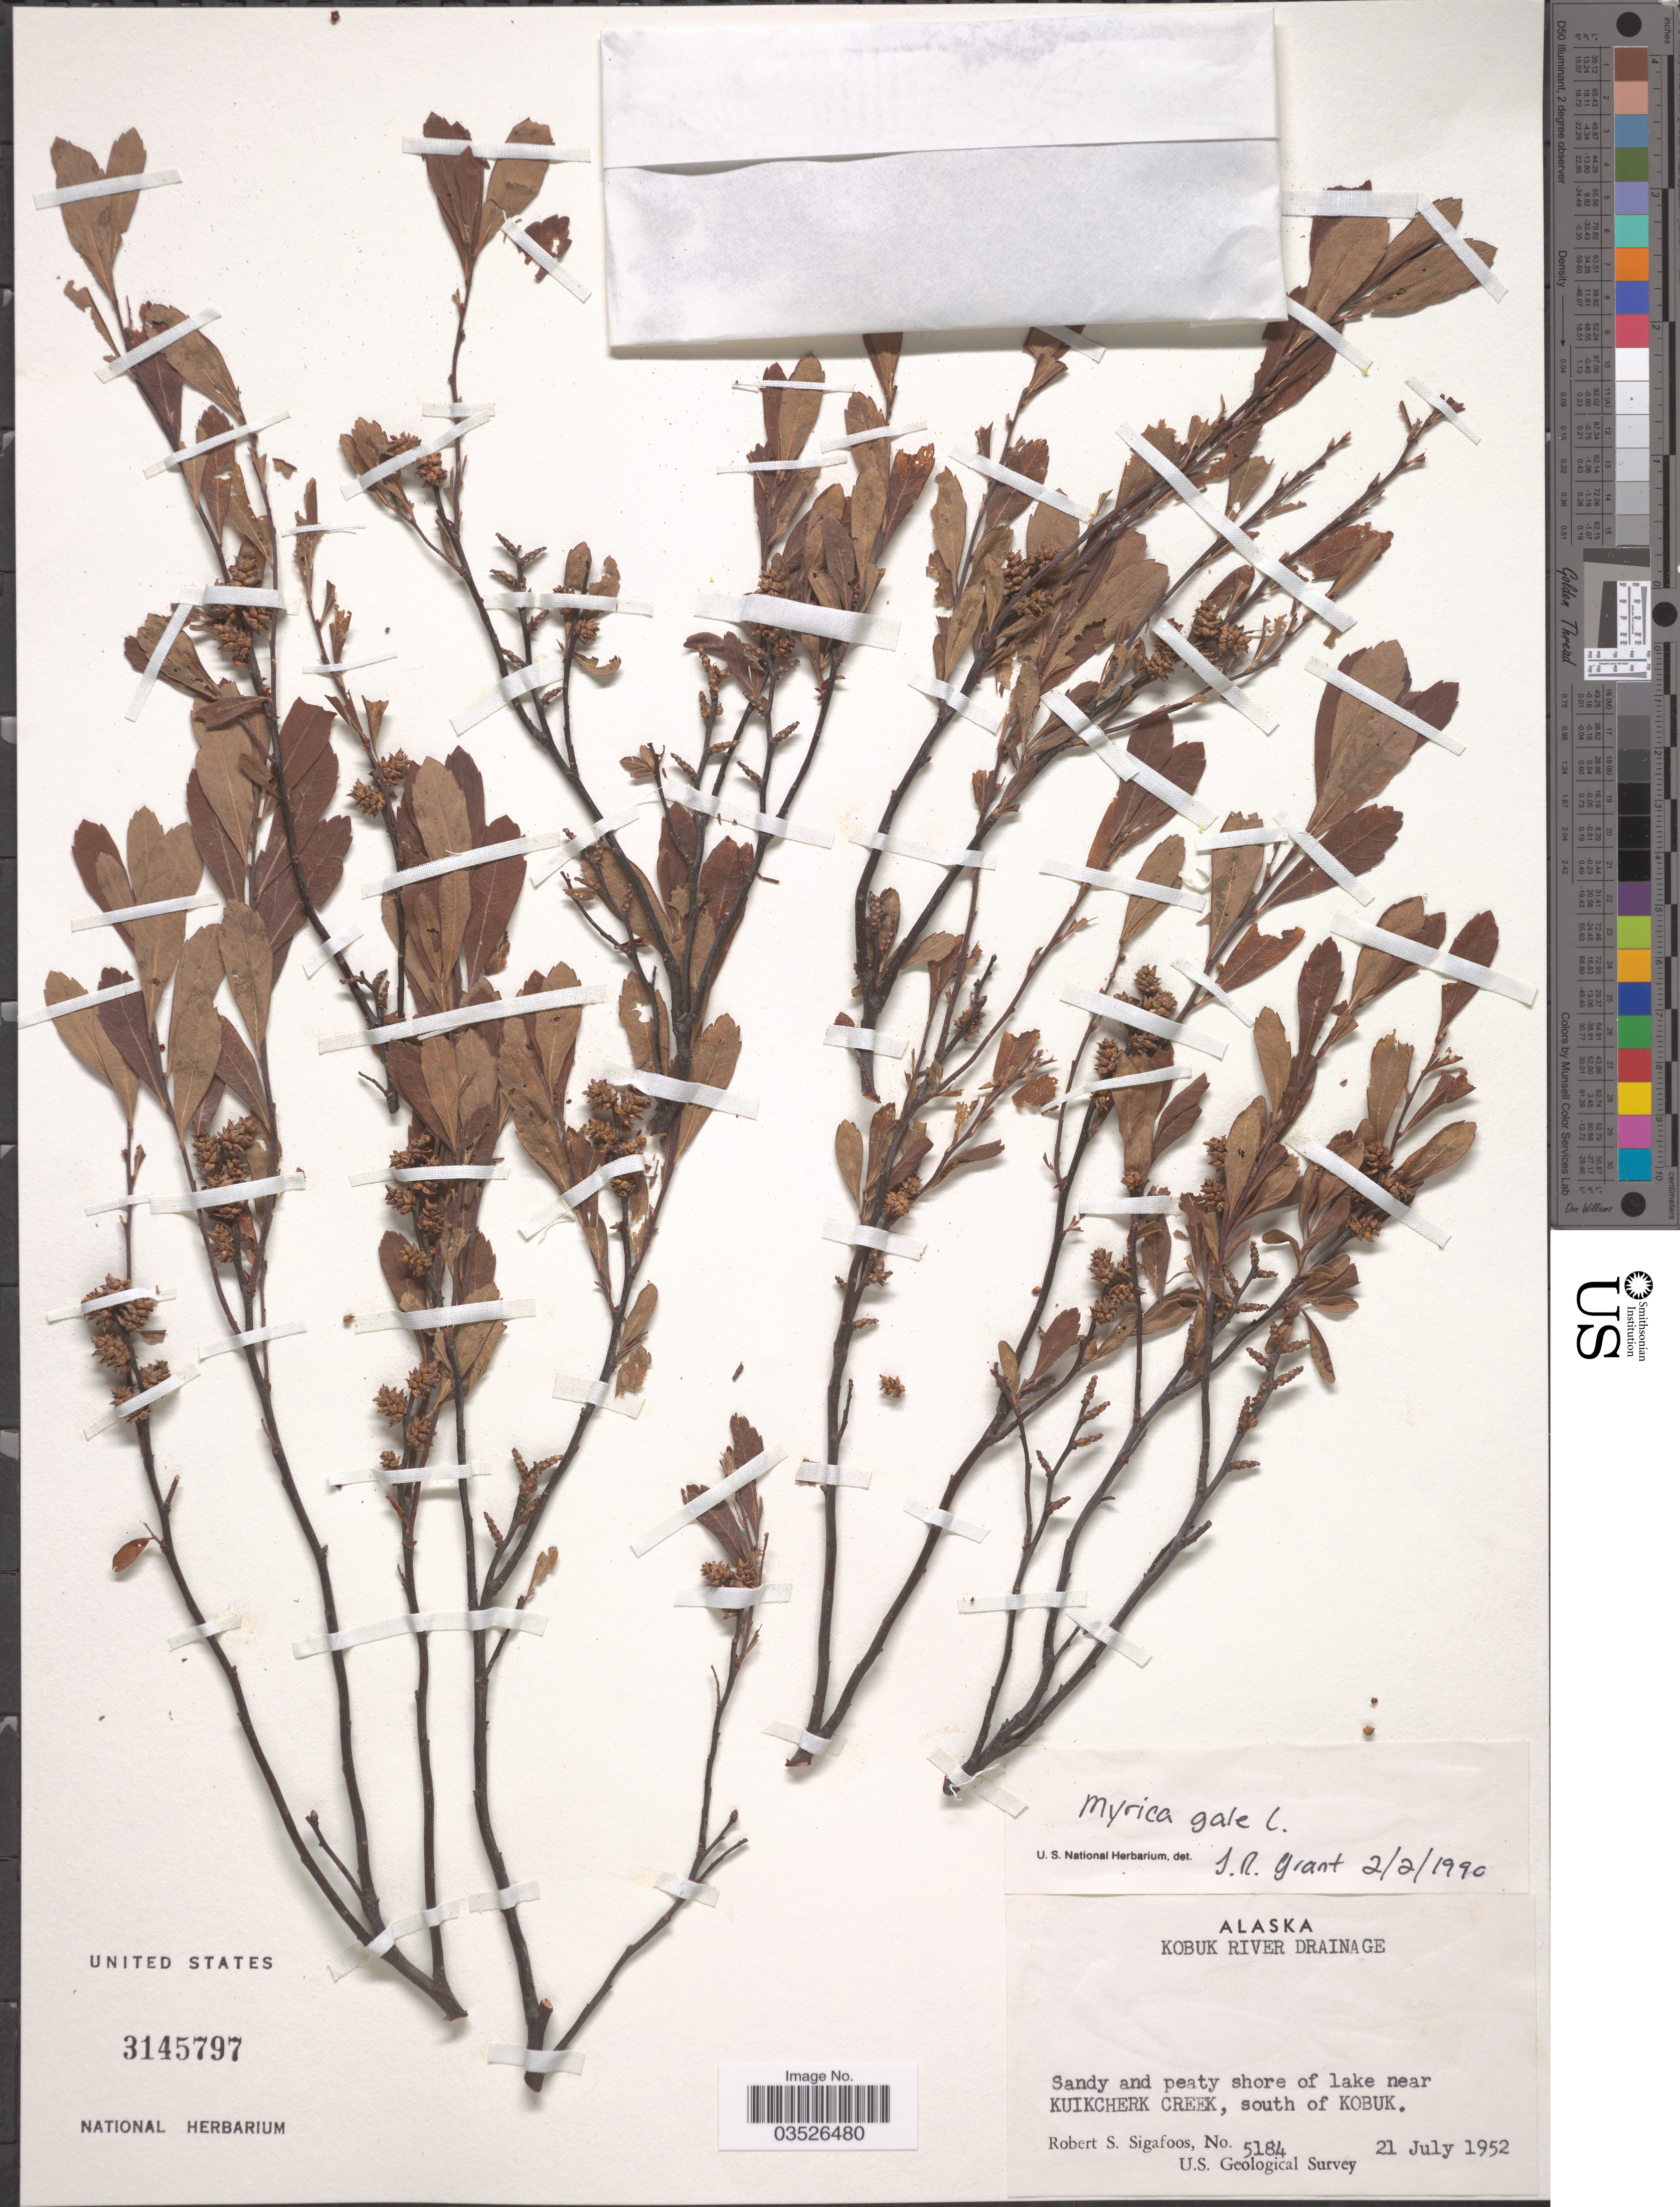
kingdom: Plantae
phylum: Tracheophyta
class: Magnoliopsida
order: Fagales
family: Myricaceae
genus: Myrica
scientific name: Myrica gale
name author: L.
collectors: R. Sigafoos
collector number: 5184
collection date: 1952-07-21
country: United States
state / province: Alaska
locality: Kobuk River Drainage. Shore of lake near Kuikcherk Creek, south of Kobuk.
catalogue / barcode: US 3145797